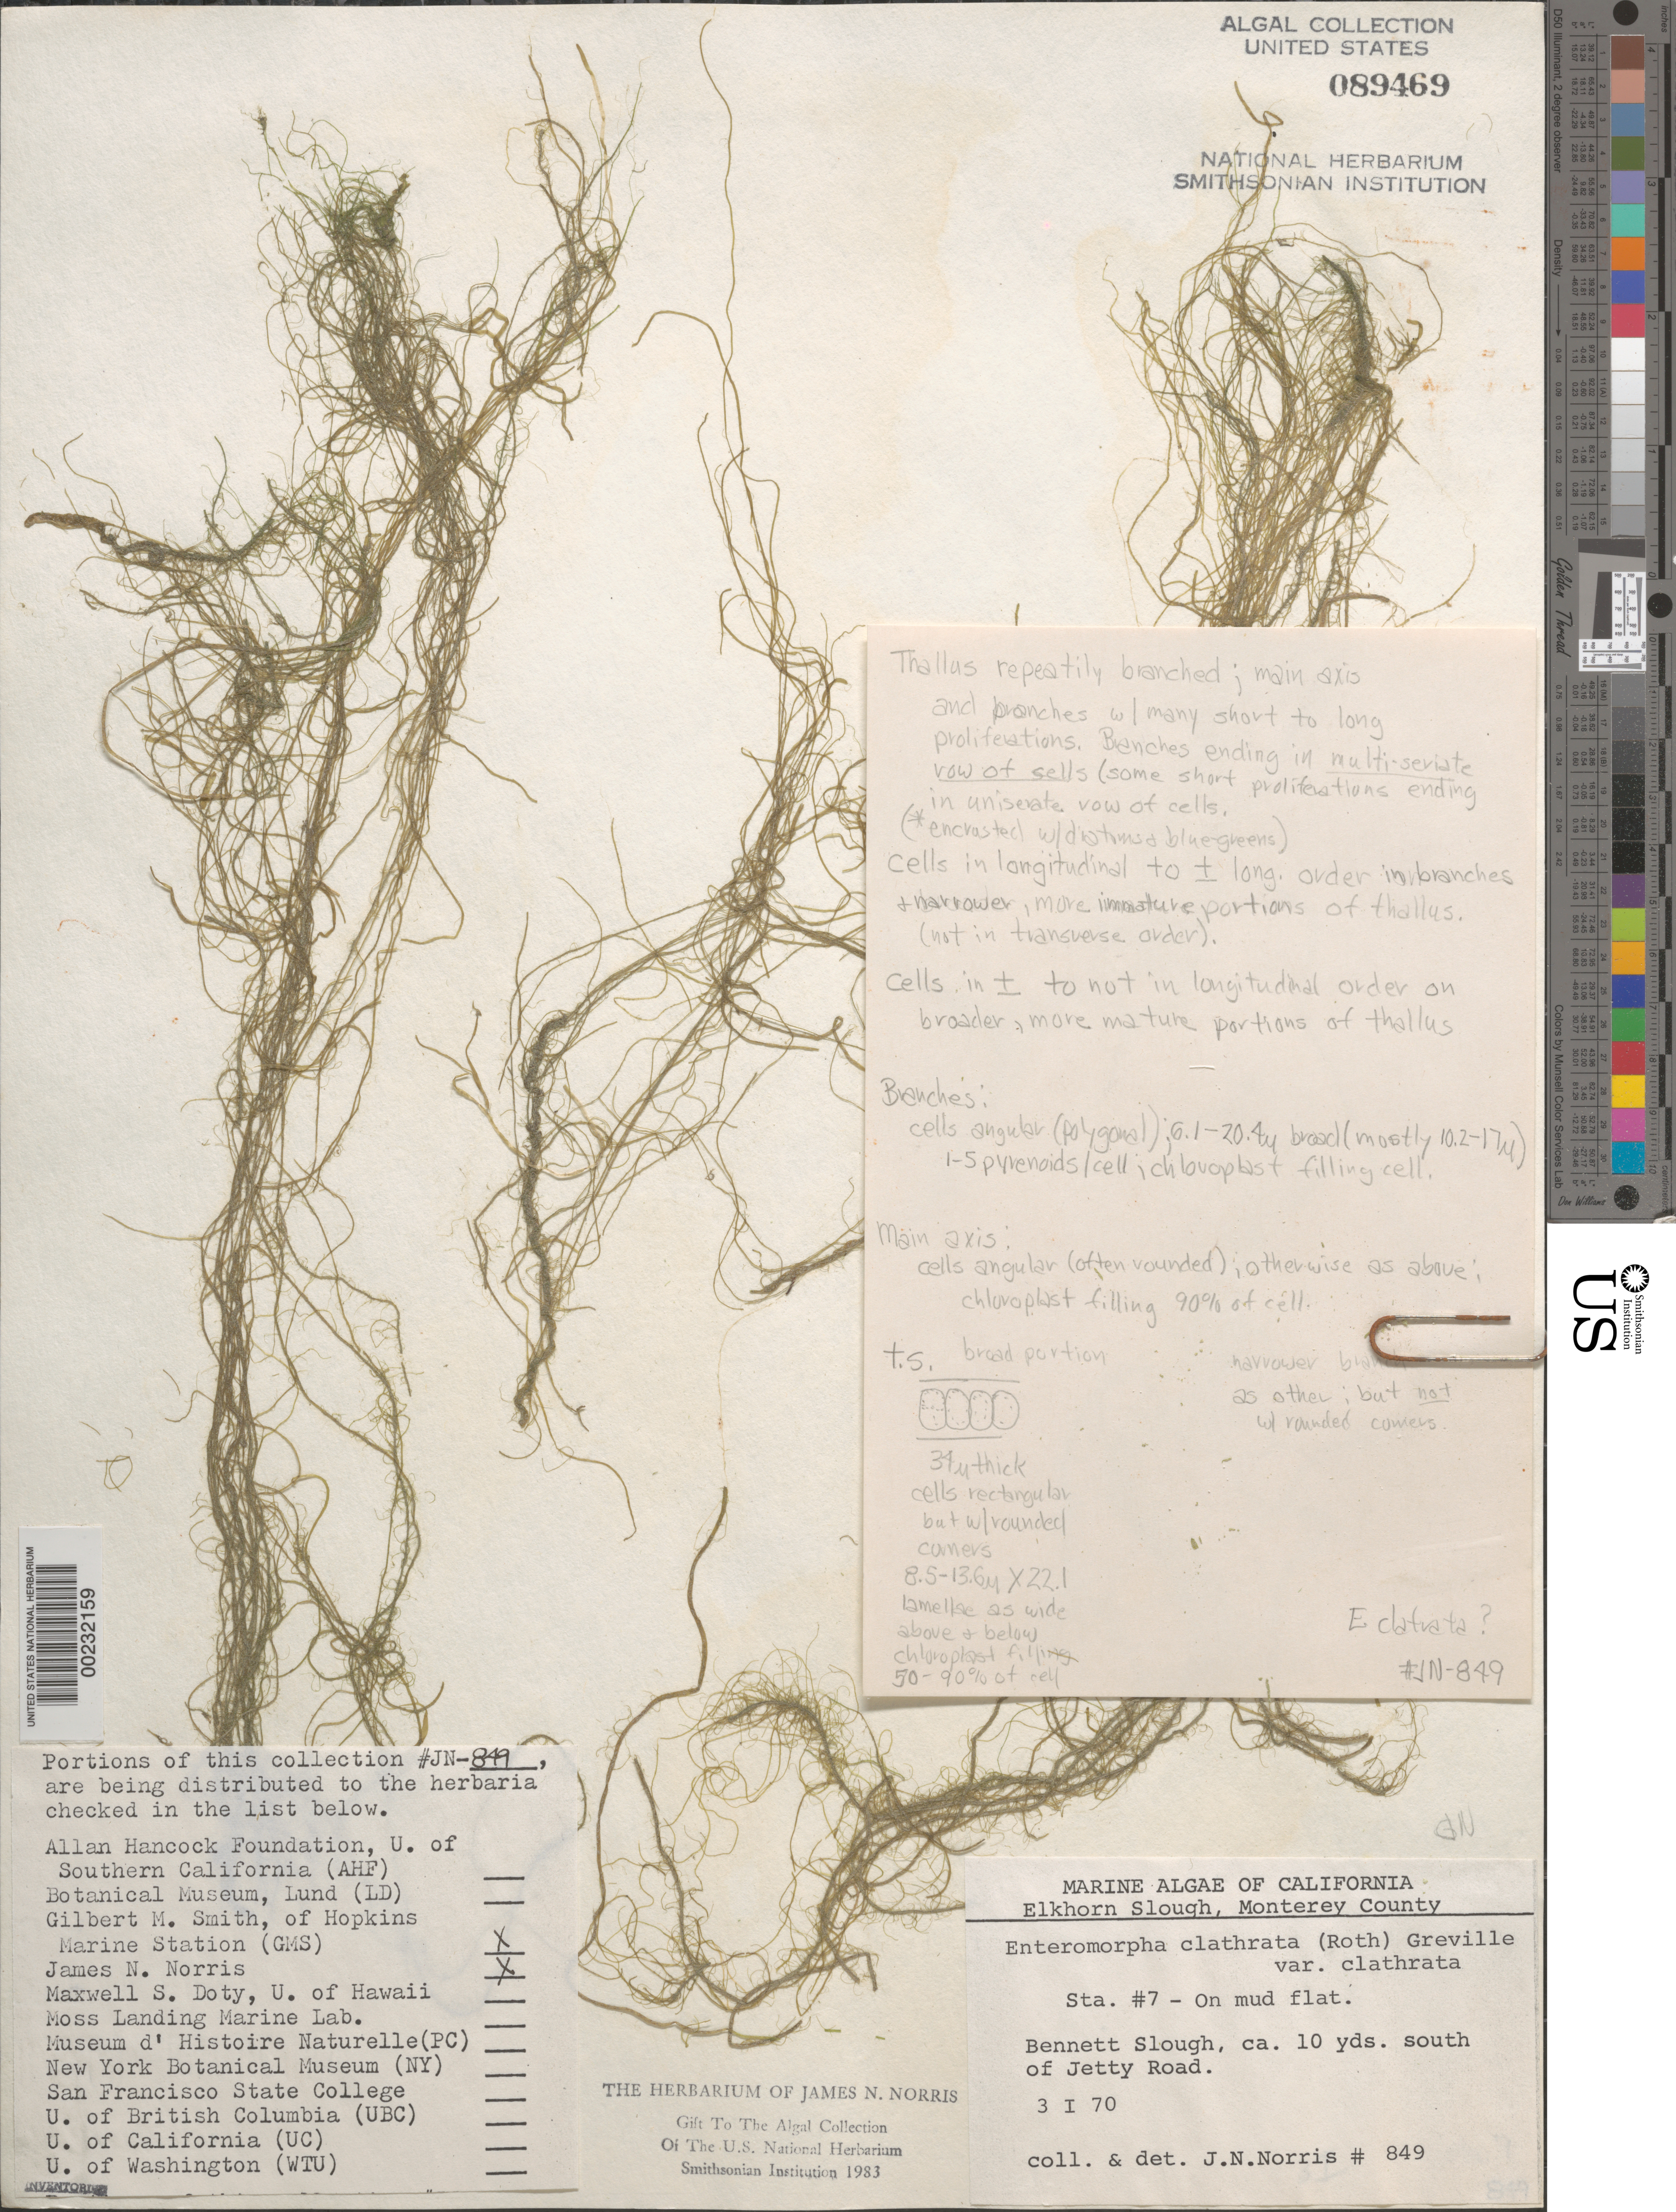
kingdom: Plantae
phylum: Chlorophyta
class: Ulvophyceae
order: Cladophorales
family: Cladophoraceae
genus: Cladophora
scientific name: Cladophora vagabunda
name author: (L.) C. Hoek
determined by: Algae name updating Project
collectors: J. N. Norris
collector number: JN-849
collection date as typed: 03 Jan 1970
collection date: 1970-01-03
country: United States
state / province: California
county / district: Monterey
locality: Bennett Slough, Elkhorn Slough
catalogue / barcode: US 89469